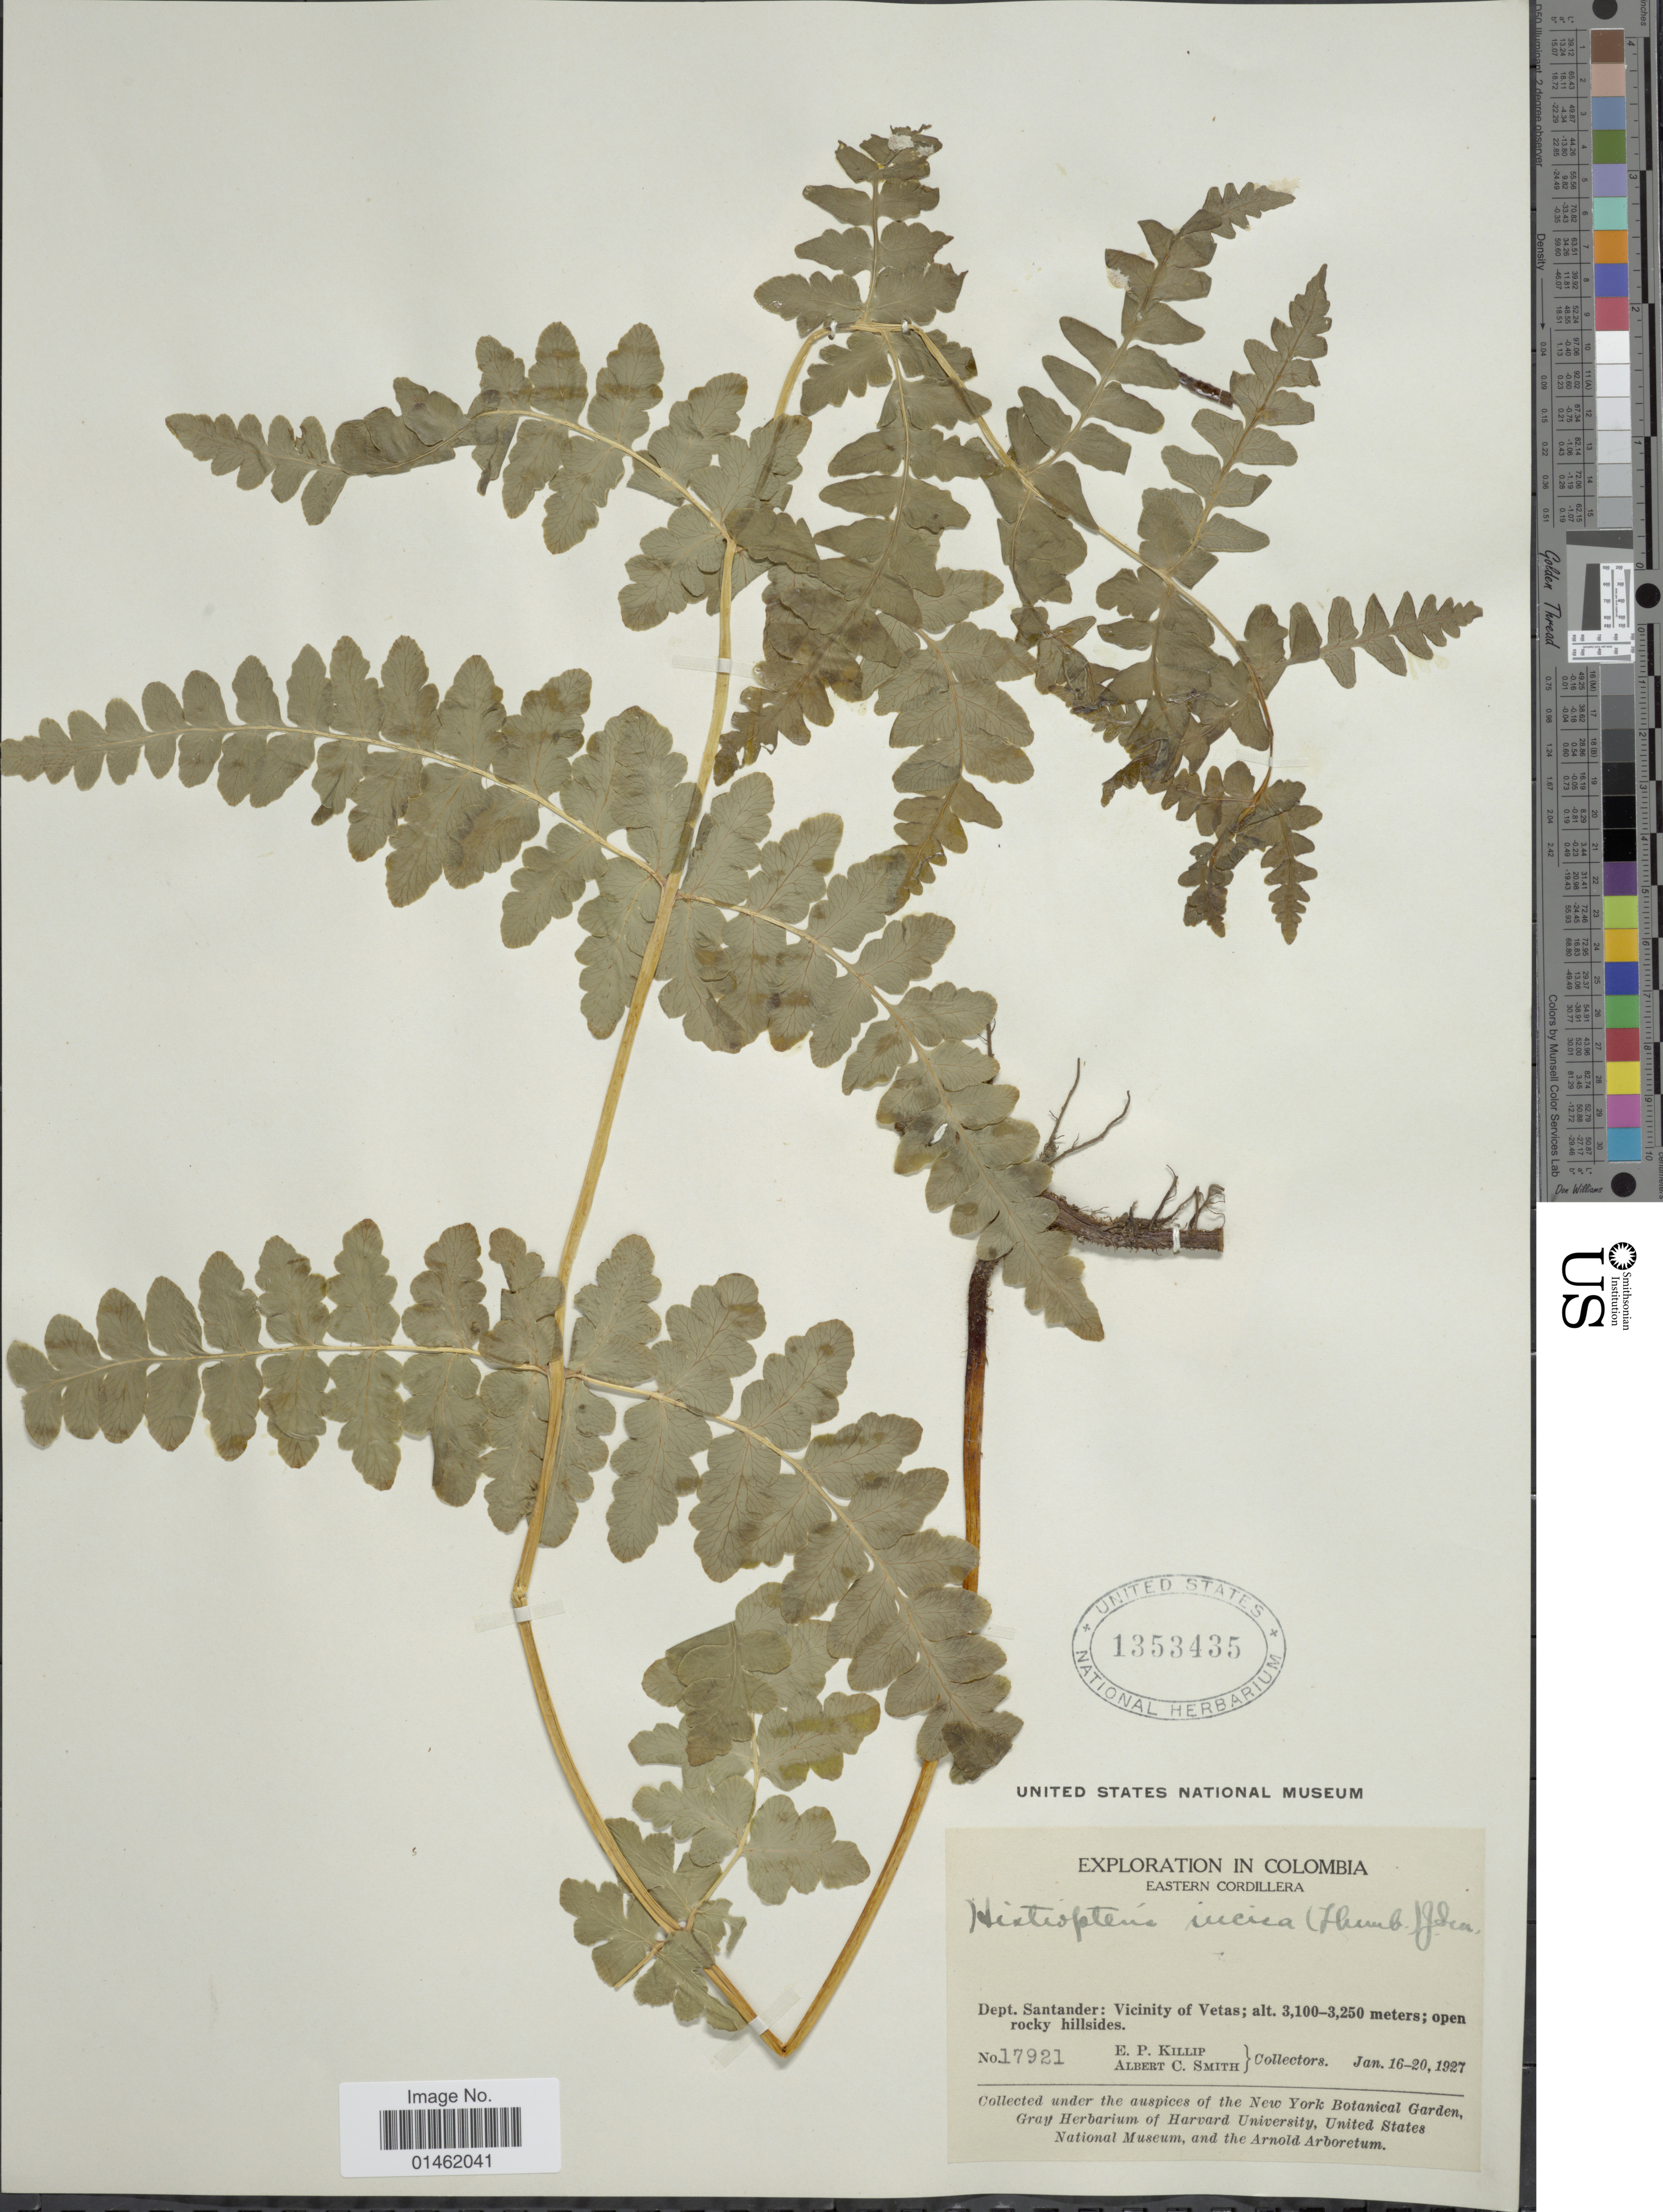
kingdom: Plantae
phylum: Tracheophyta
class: Polypodiopsida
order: Polypodiales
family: Dennstaedtiaceae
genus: Histiopteris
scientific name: Histiopteris incisa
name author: (Thunb.) J. Sm.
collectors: E. P. Killip & A. C. Smith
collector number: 17921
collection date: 1927-01-16/1927-01-20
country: Colombia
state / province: Santander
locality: Eastern Cordillera, Dept. Santander: Vicinity of Vetas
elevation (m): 3100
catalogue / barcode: US 1353435